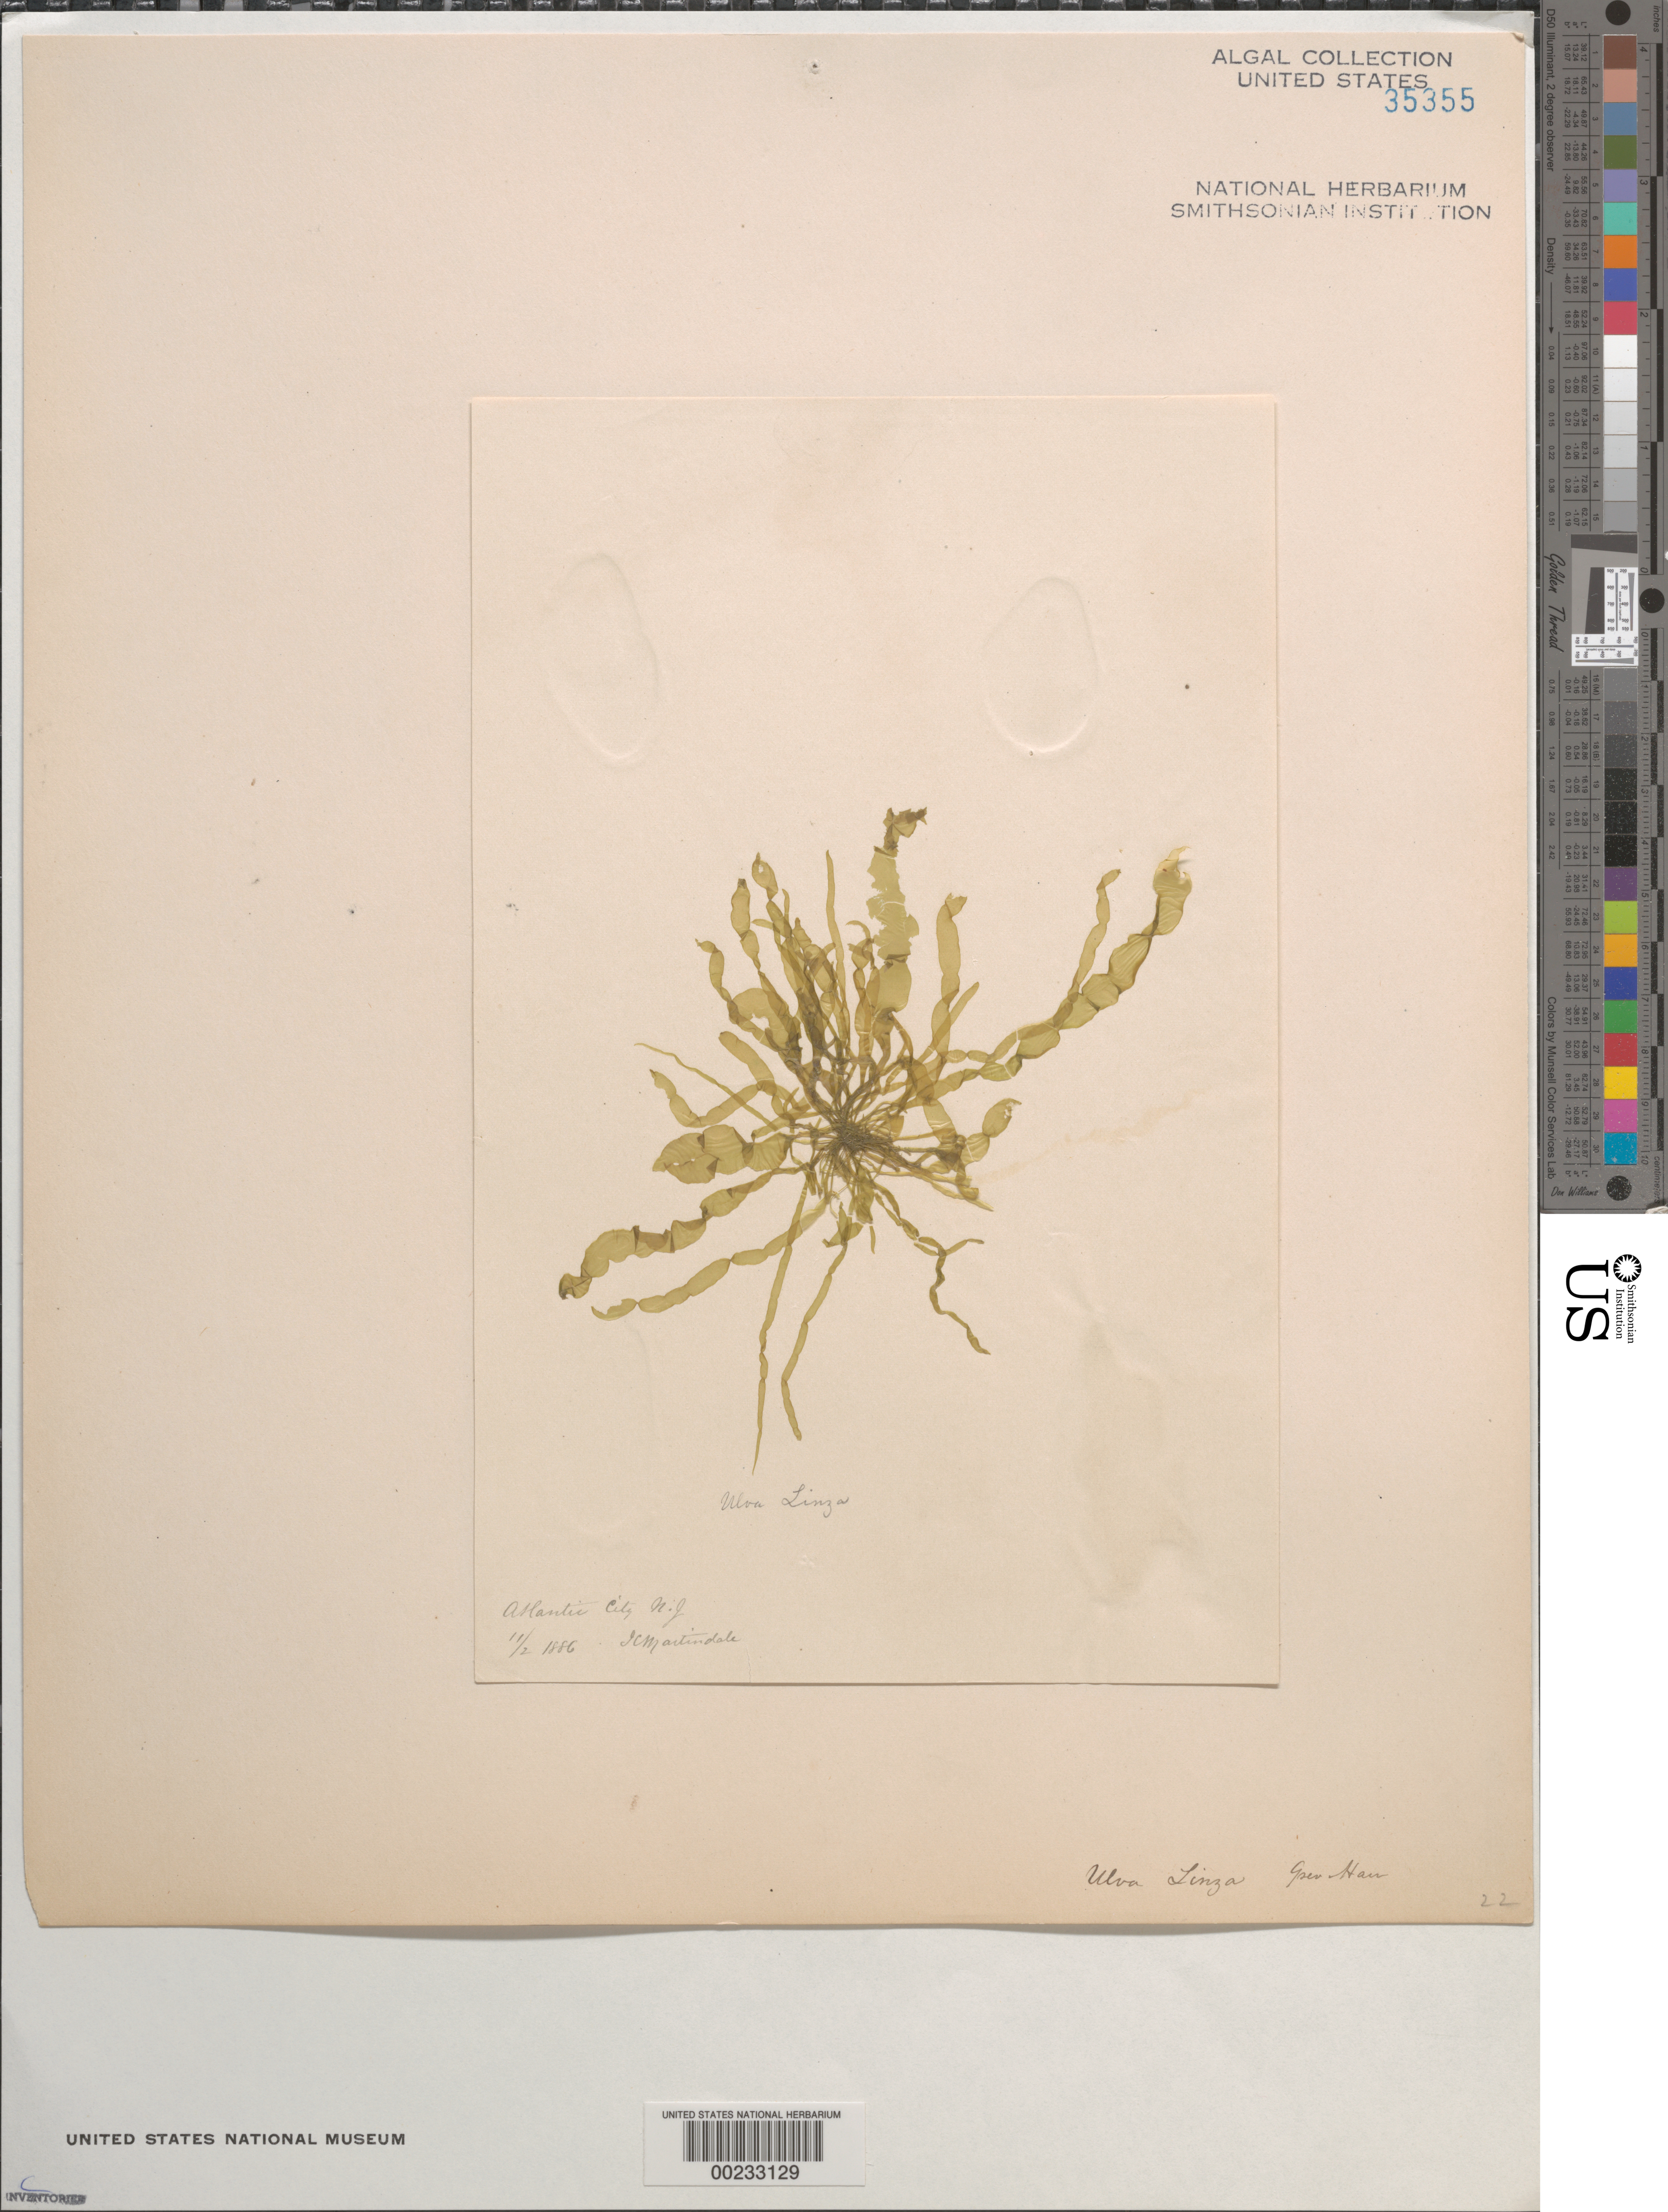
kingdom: Plantae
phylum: Chlorophyta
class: Ulvophyceae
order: Ulvales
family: Ulvaceae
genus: Ulva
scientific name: Ulva clathrata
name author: (Roth) C. Agardh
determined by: Algae name updating Project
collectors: I. C. Martindale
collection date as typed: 02 Nov 1886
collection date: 1886-11-02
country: United States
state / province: New Jersey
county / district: Atlantic County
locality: Atlantic City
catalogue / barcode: US 35355